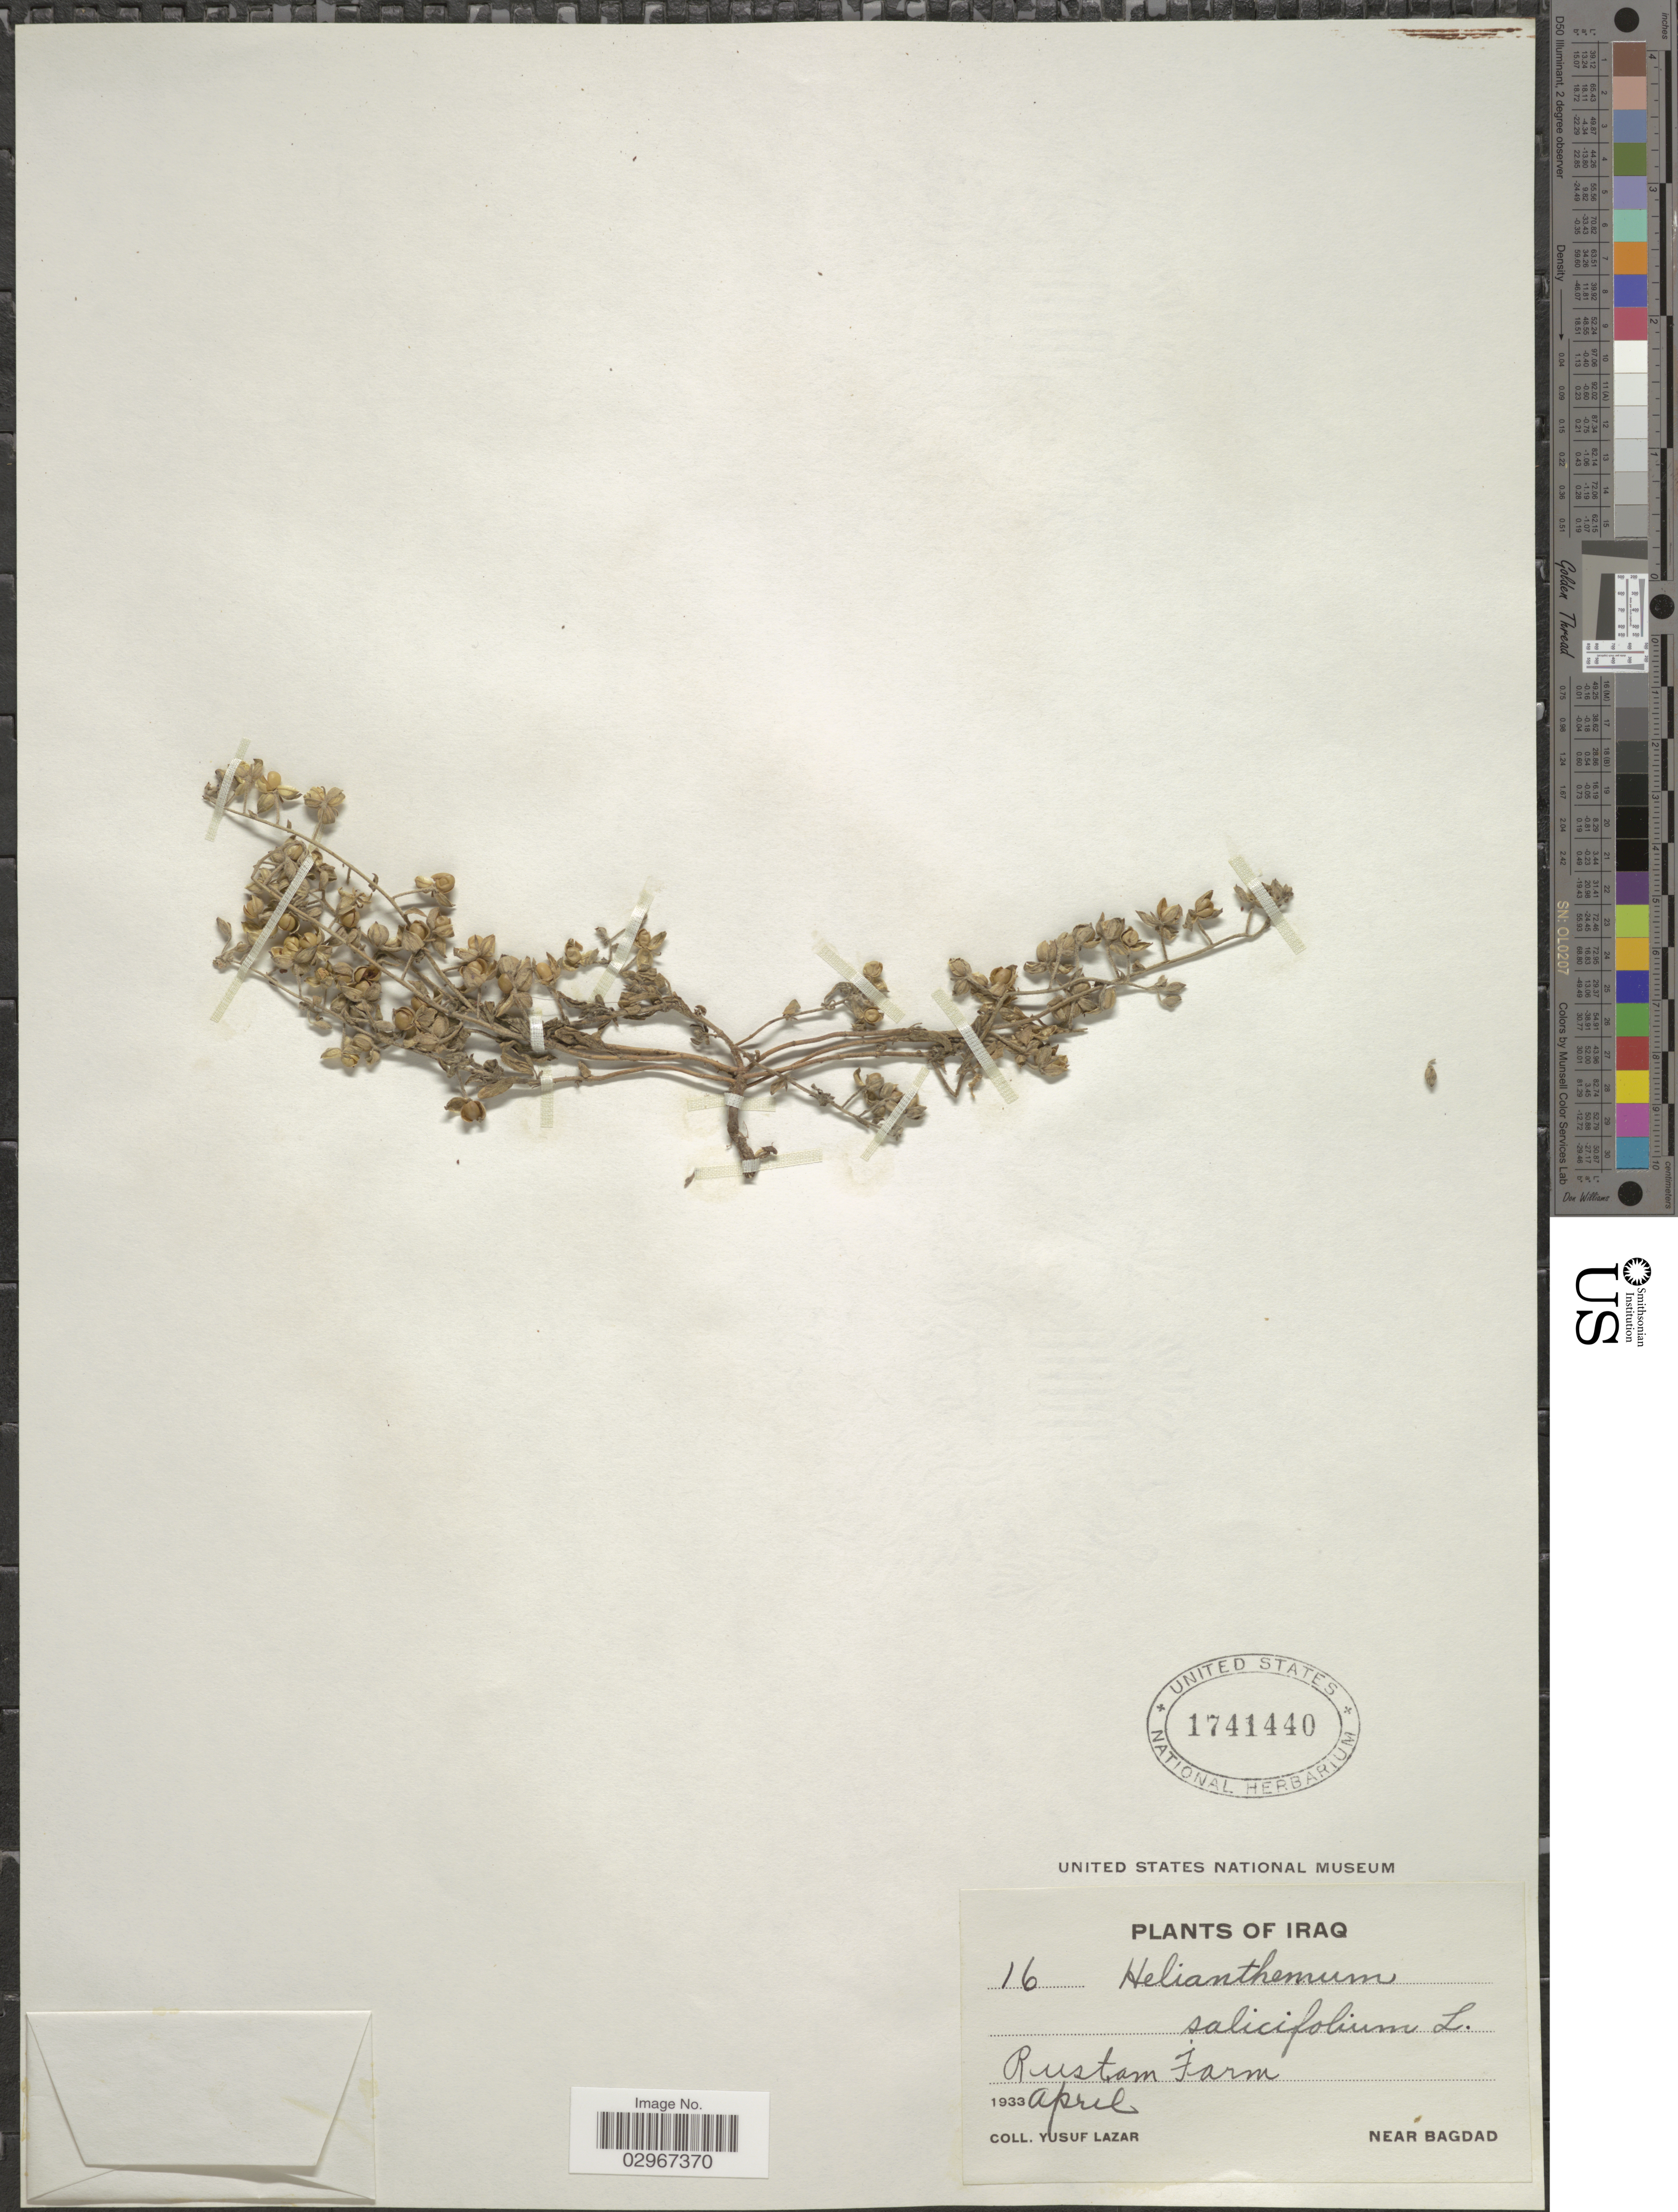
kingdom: Plantae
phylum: Tracheophyta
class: Magnoliopsida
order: Malvales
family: Cistaceae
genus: Helianthemum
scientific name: Helianthemum salicifolium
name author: (L.) Mill.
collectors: Y. Lazar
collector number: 16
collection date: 1933-04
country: Iraq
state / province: Baghdad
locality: Rustam Farm, Near Bagdad.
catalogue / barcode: US 1741440